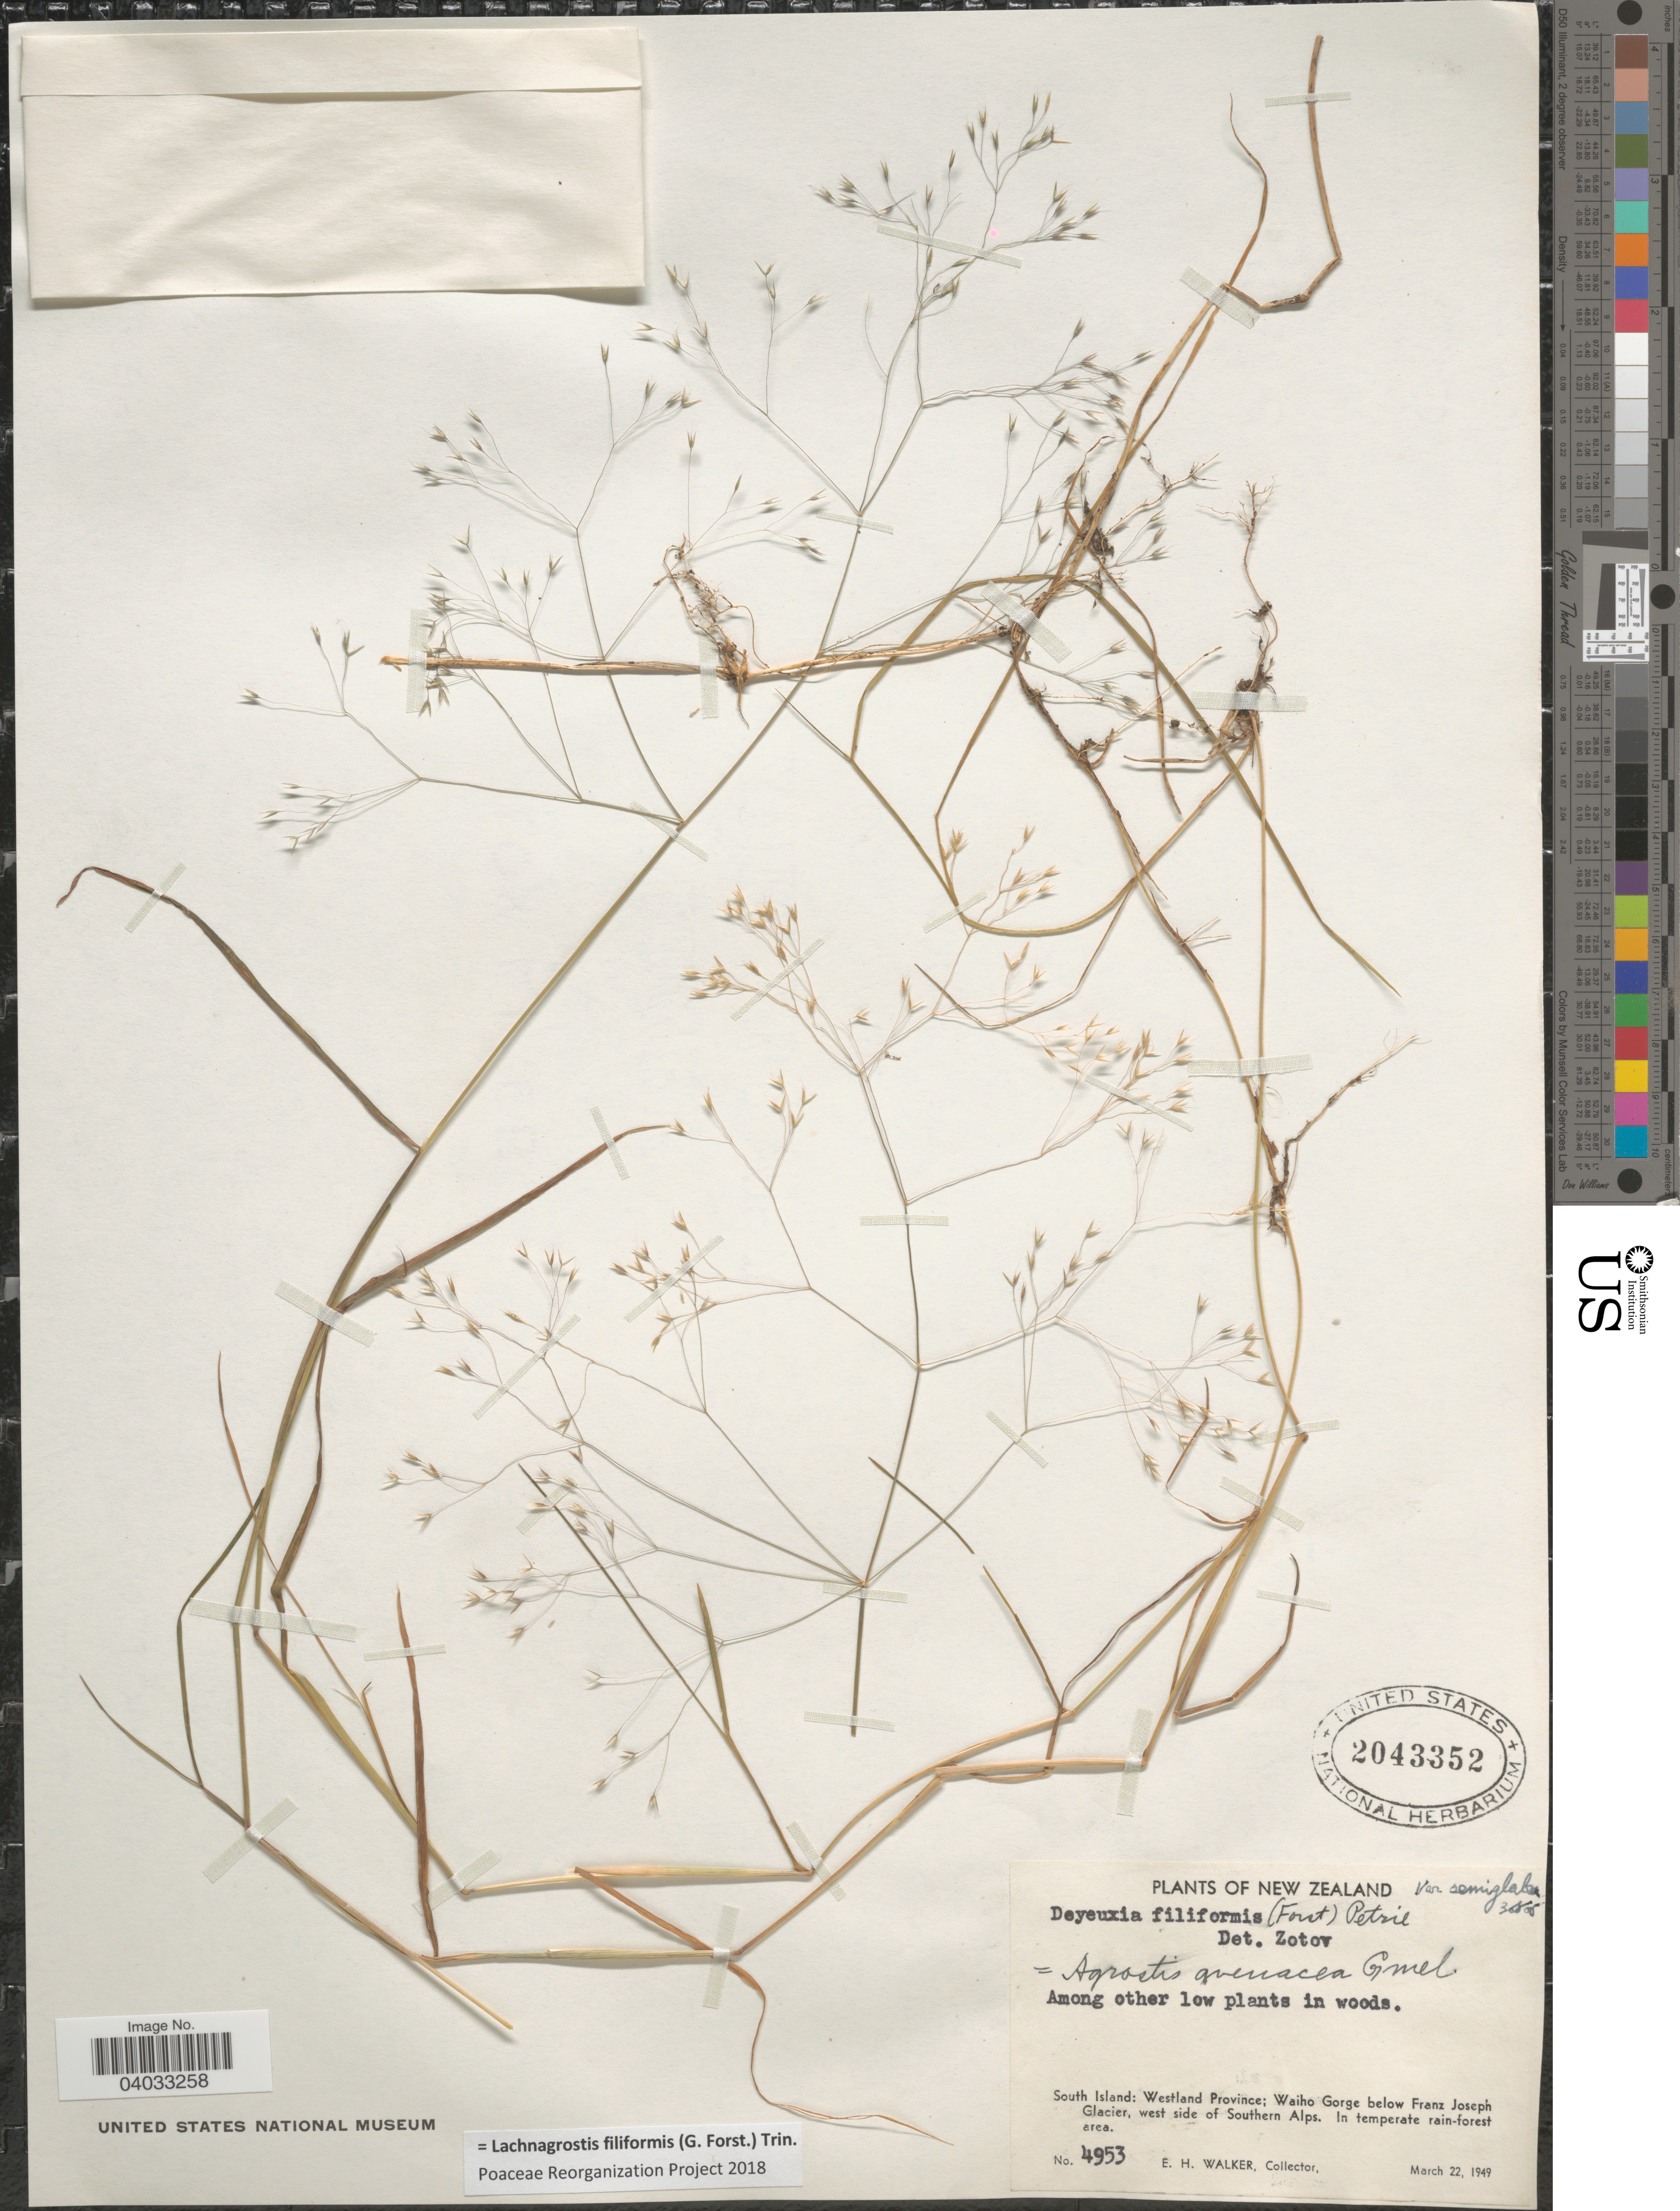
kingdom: Plantae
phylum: Tracheophyta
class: Liliopsida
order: Poales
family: Poaceae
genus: Lachnagrostis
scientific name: Lachnagrostis filiformis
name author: (J.R. Forst.) Trin.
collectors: E. H. Walker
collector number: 4953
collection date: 1949-03-22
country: New Zealand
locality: South Island: Westland Province: Waiho Gorge below Franz Joseph Glacier, west side of Southern Alps. In temperate rain-forest area.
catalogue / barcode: US 2043352